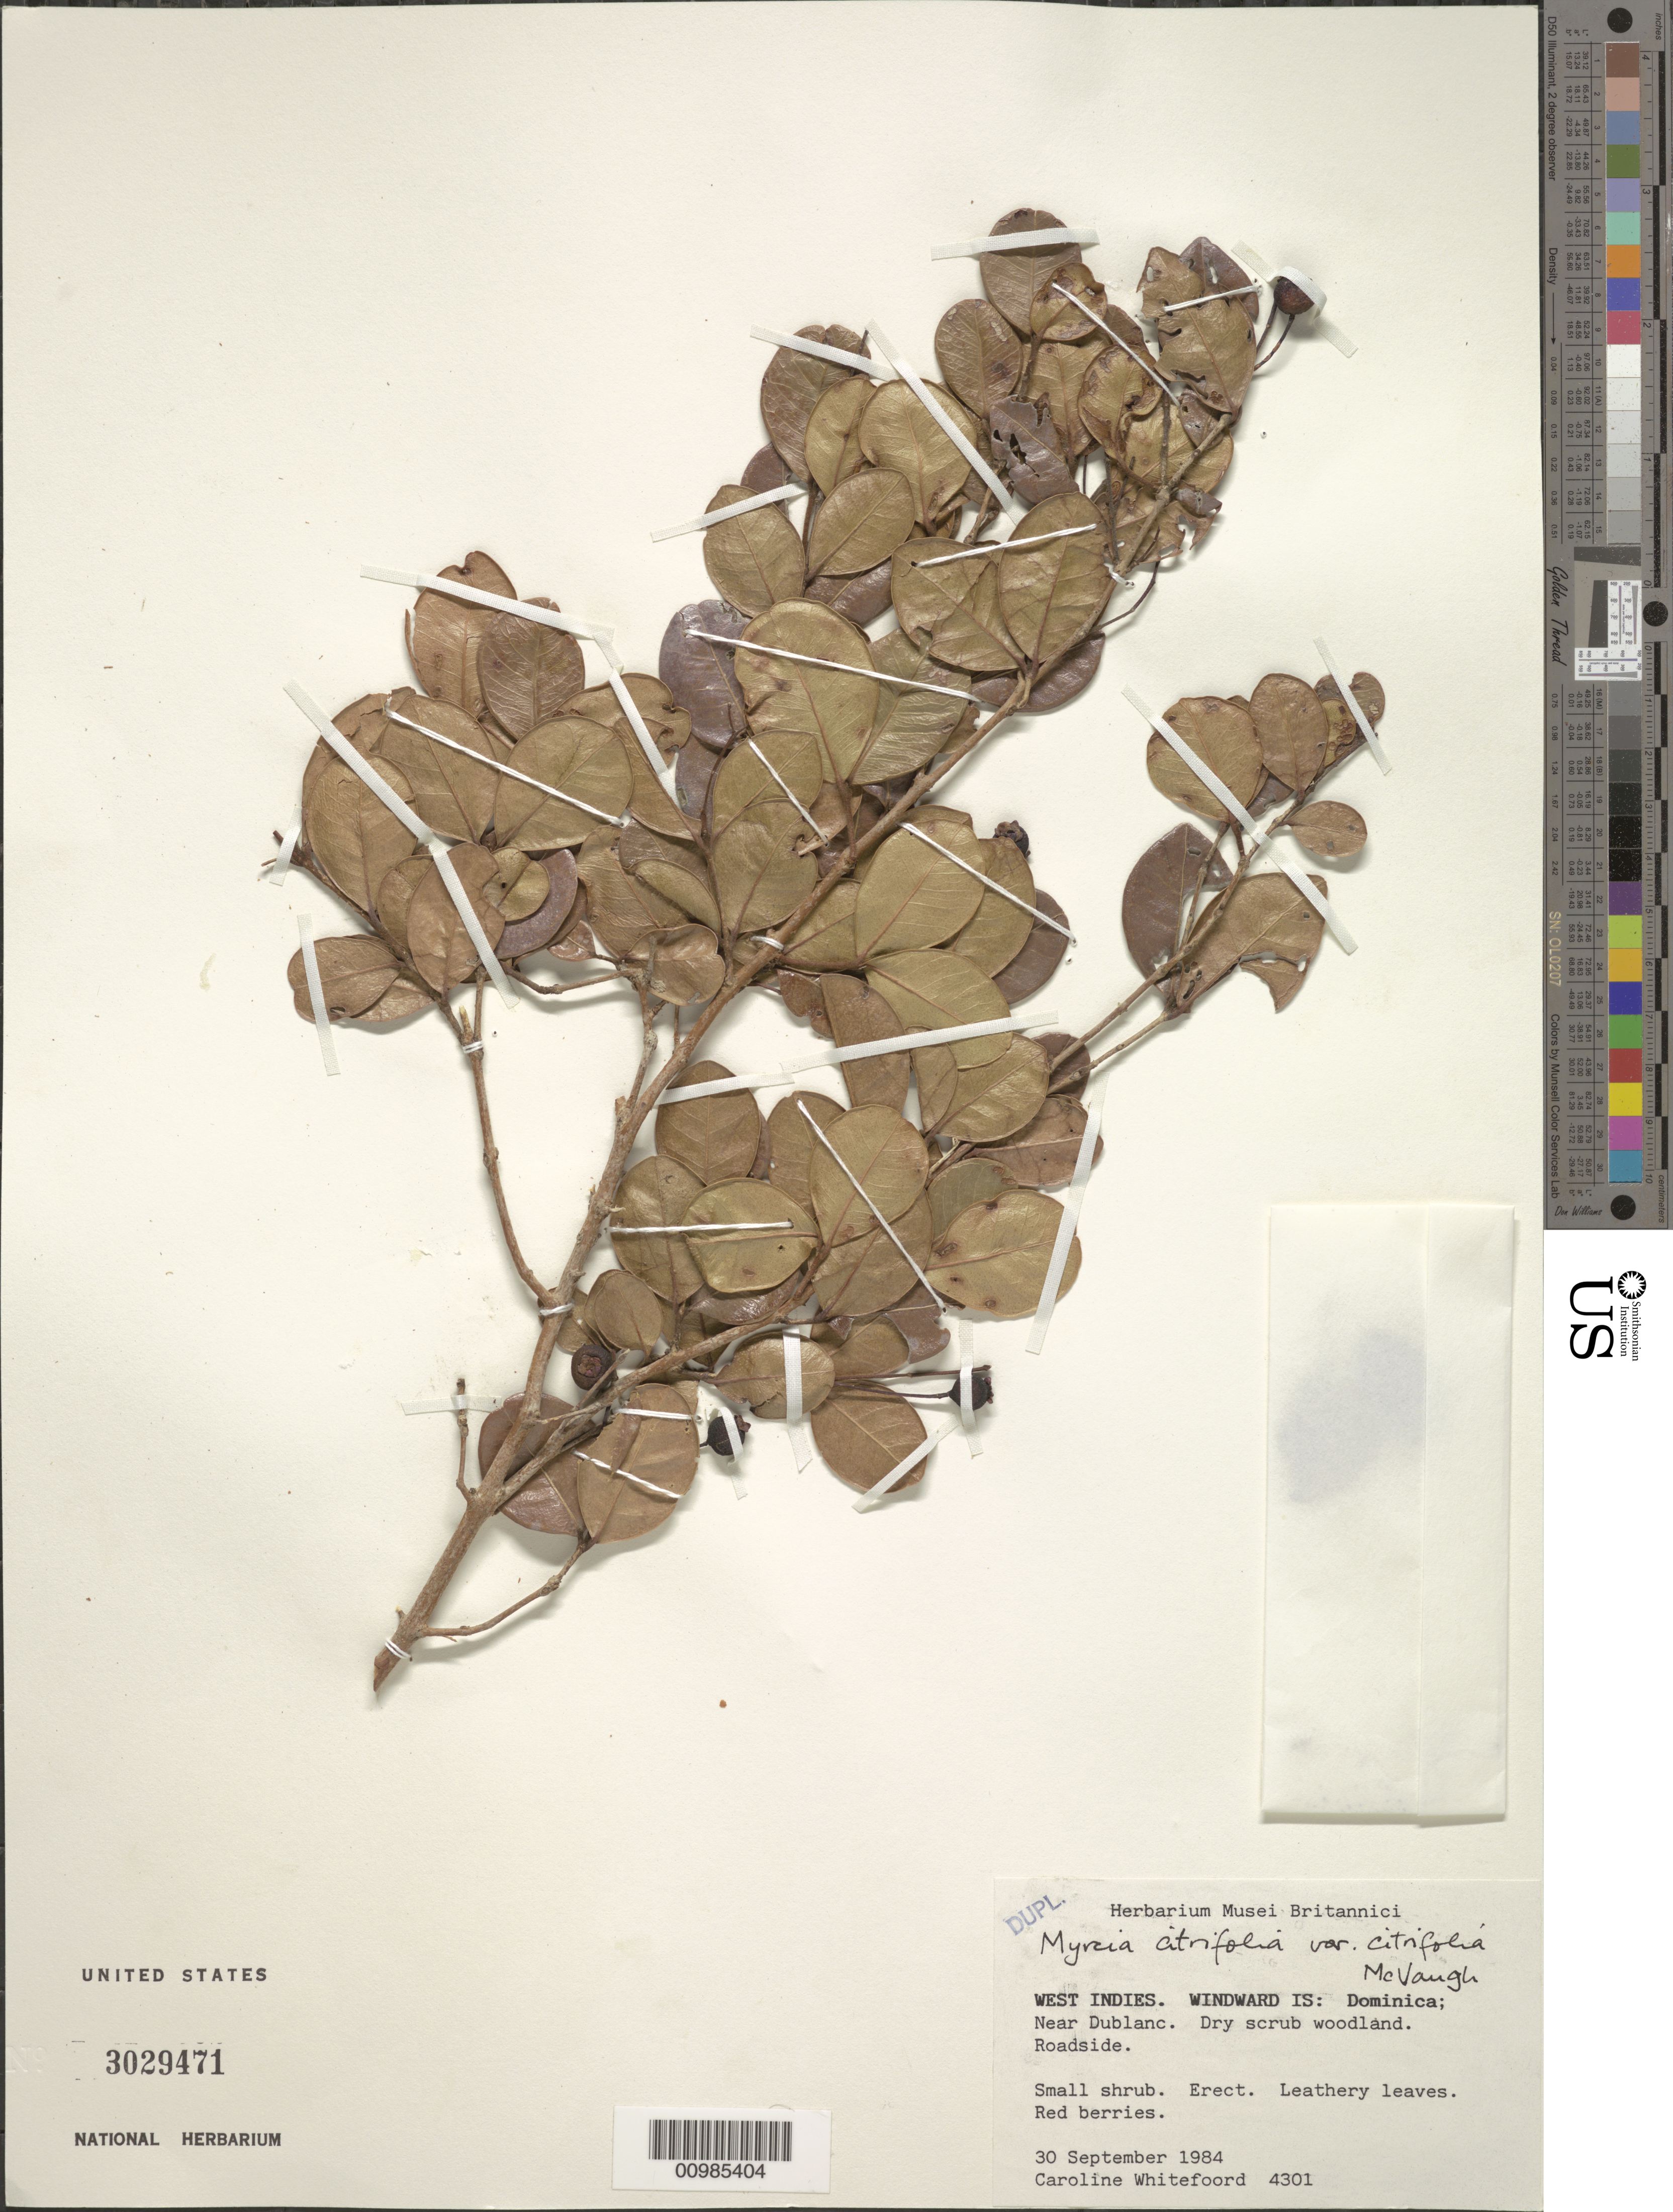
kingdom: Plantae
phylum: Tracheophyta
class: Magnoliopsida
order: Myrtales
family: Myrtaceae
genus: Myrcia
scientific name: Myrcia citrifolia var. citrifolia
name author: (Aubl.) Urb.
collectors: C. Whitefoord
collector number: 4301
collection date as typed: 30 Sep 1984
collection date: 1984-09-30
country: Dominica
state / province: St. Peter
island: Dominica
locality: Near Dublanc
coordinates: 0 N, 0 E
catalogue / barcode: US 3029471